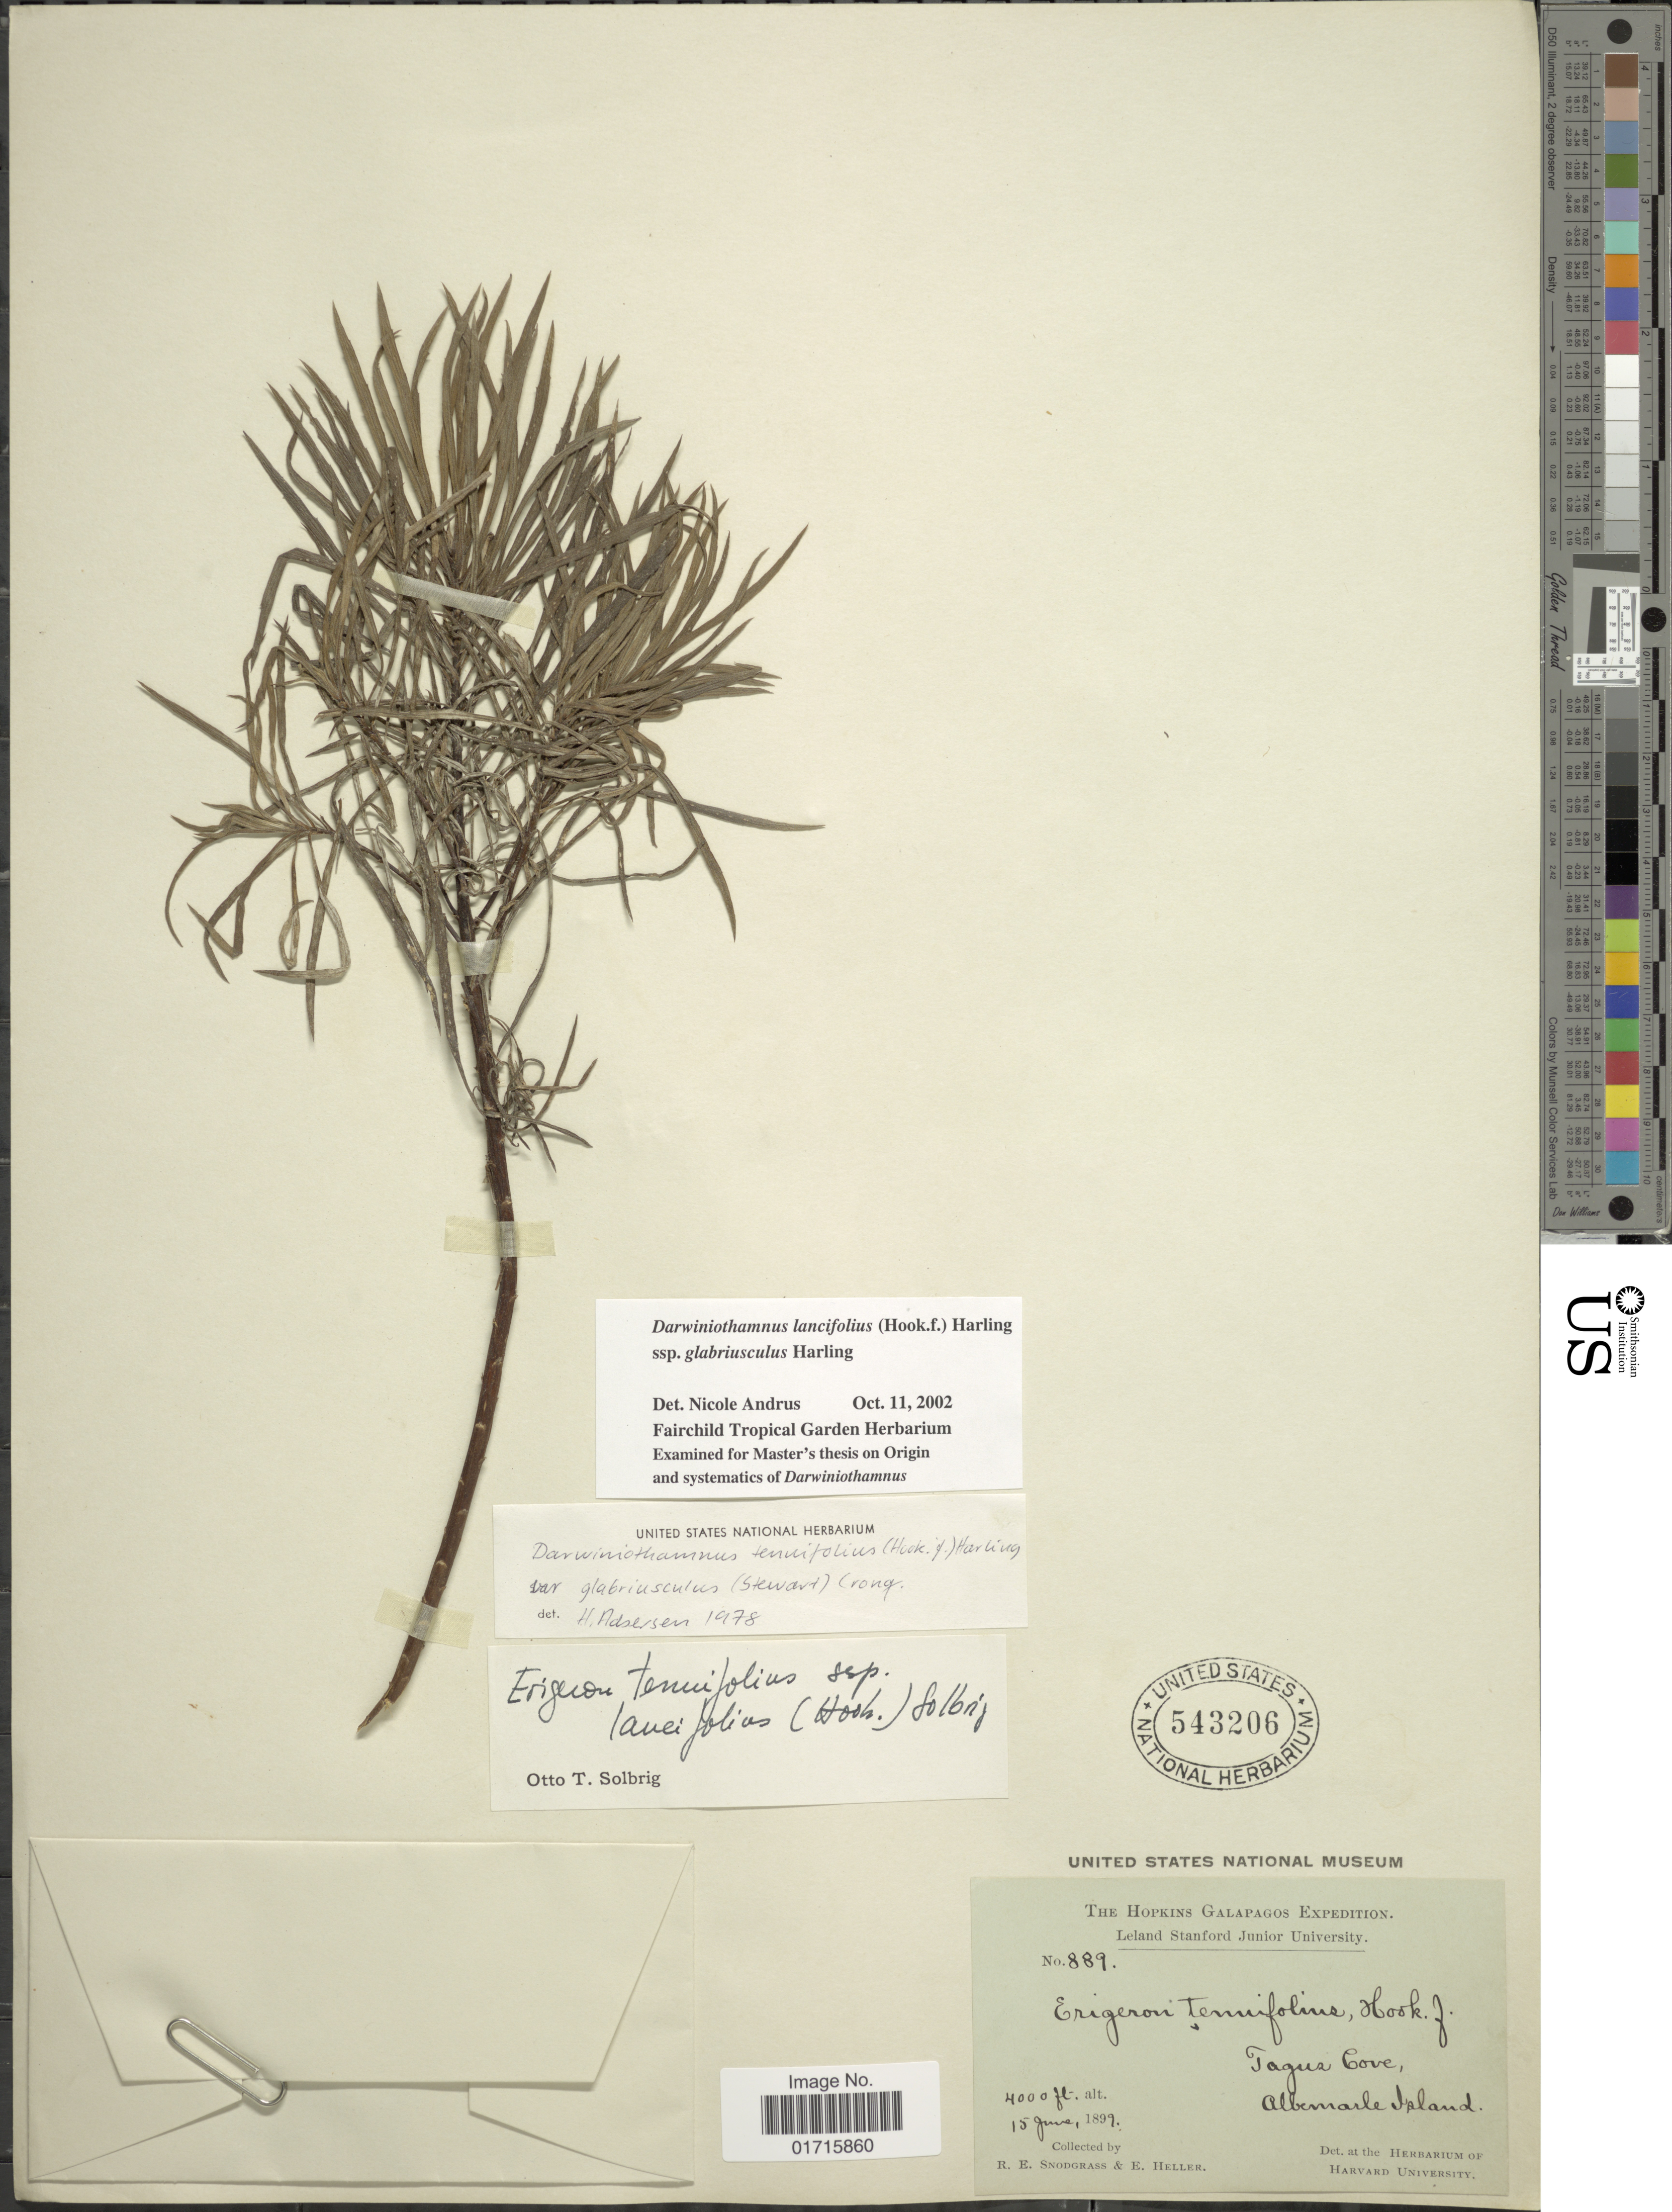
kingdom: Plantae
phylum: Tracheophyta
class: Magnoliopsida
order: Asterales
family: Asteraceae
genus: Darwiniothamnus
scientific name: Darwiniothamnus lancifolius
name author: (Hook. f.) Harling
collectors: R. E. Snodgrass & E. Heller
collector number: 889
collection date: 1899-06-15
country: Ecuador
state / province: Colón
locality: The Hopkins Galapagos. Tagus Cove. Albermarle Island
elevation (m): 1219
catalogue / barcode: US 543206